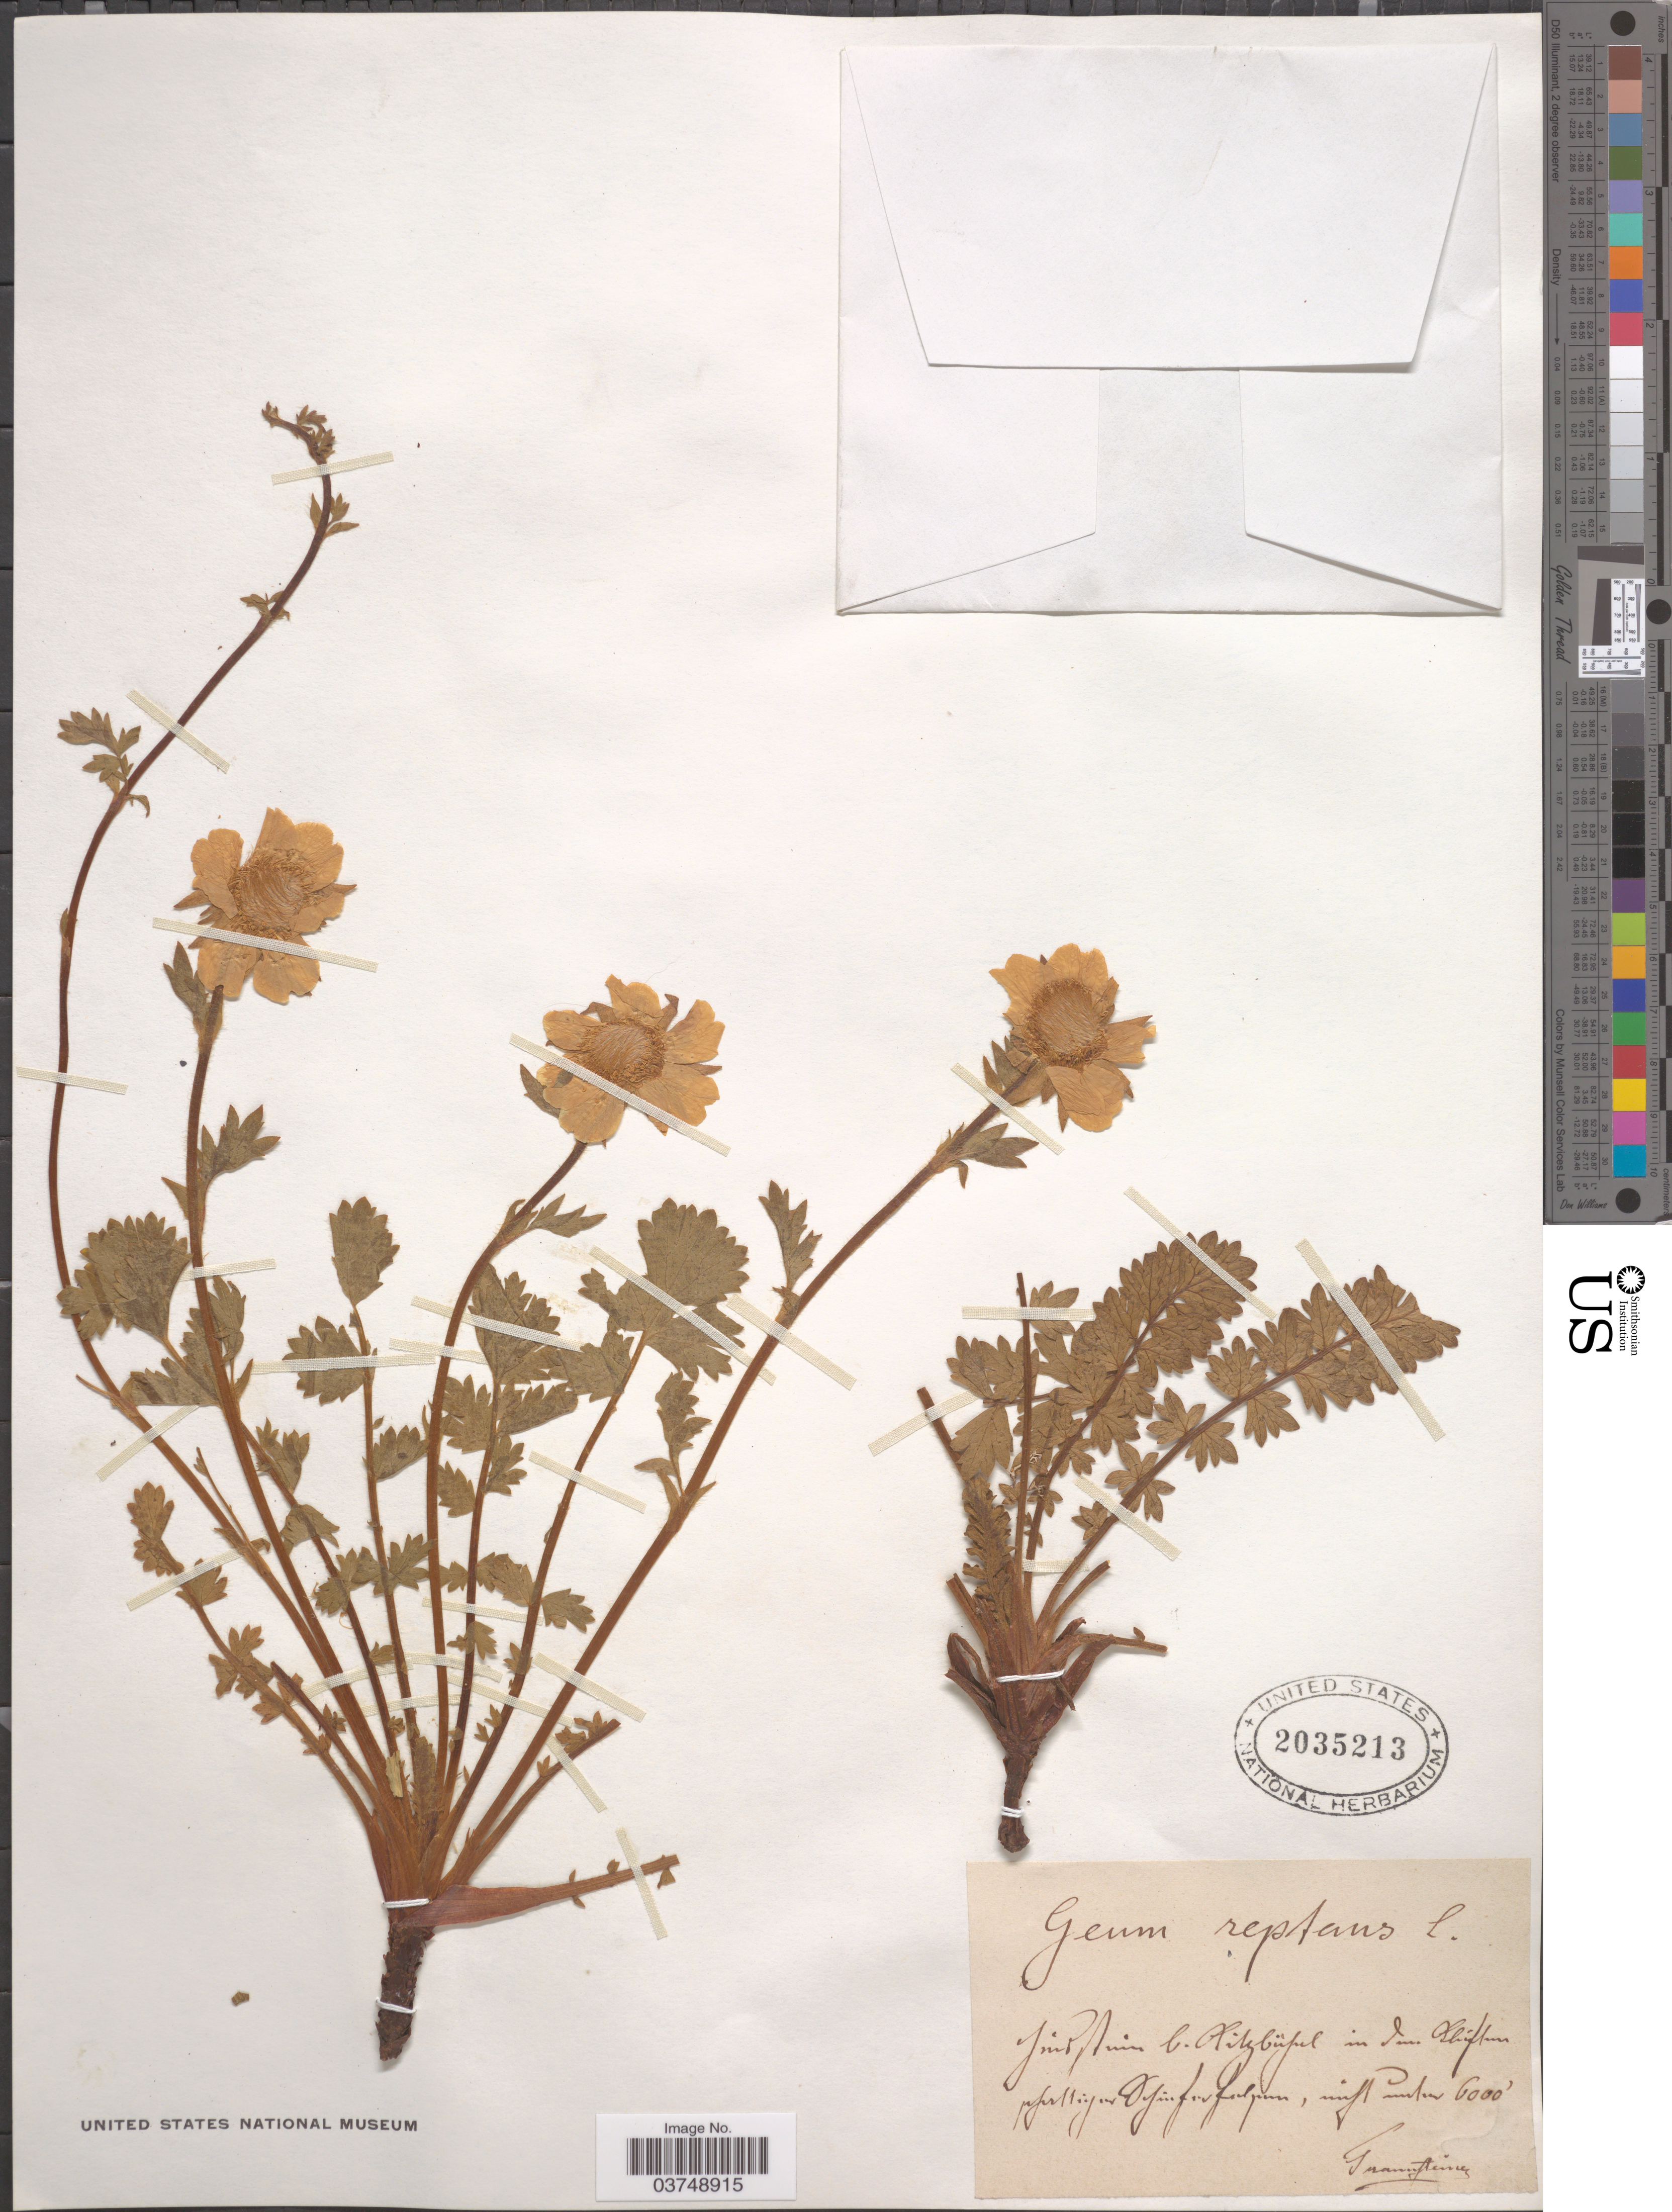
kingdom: Plantae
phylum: Tracheophyta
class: Magnoliopsida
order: Rosales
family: Rosaceae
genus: Geum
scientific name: Geum montanum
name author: L.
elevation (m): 1829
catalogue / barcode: US 2035213